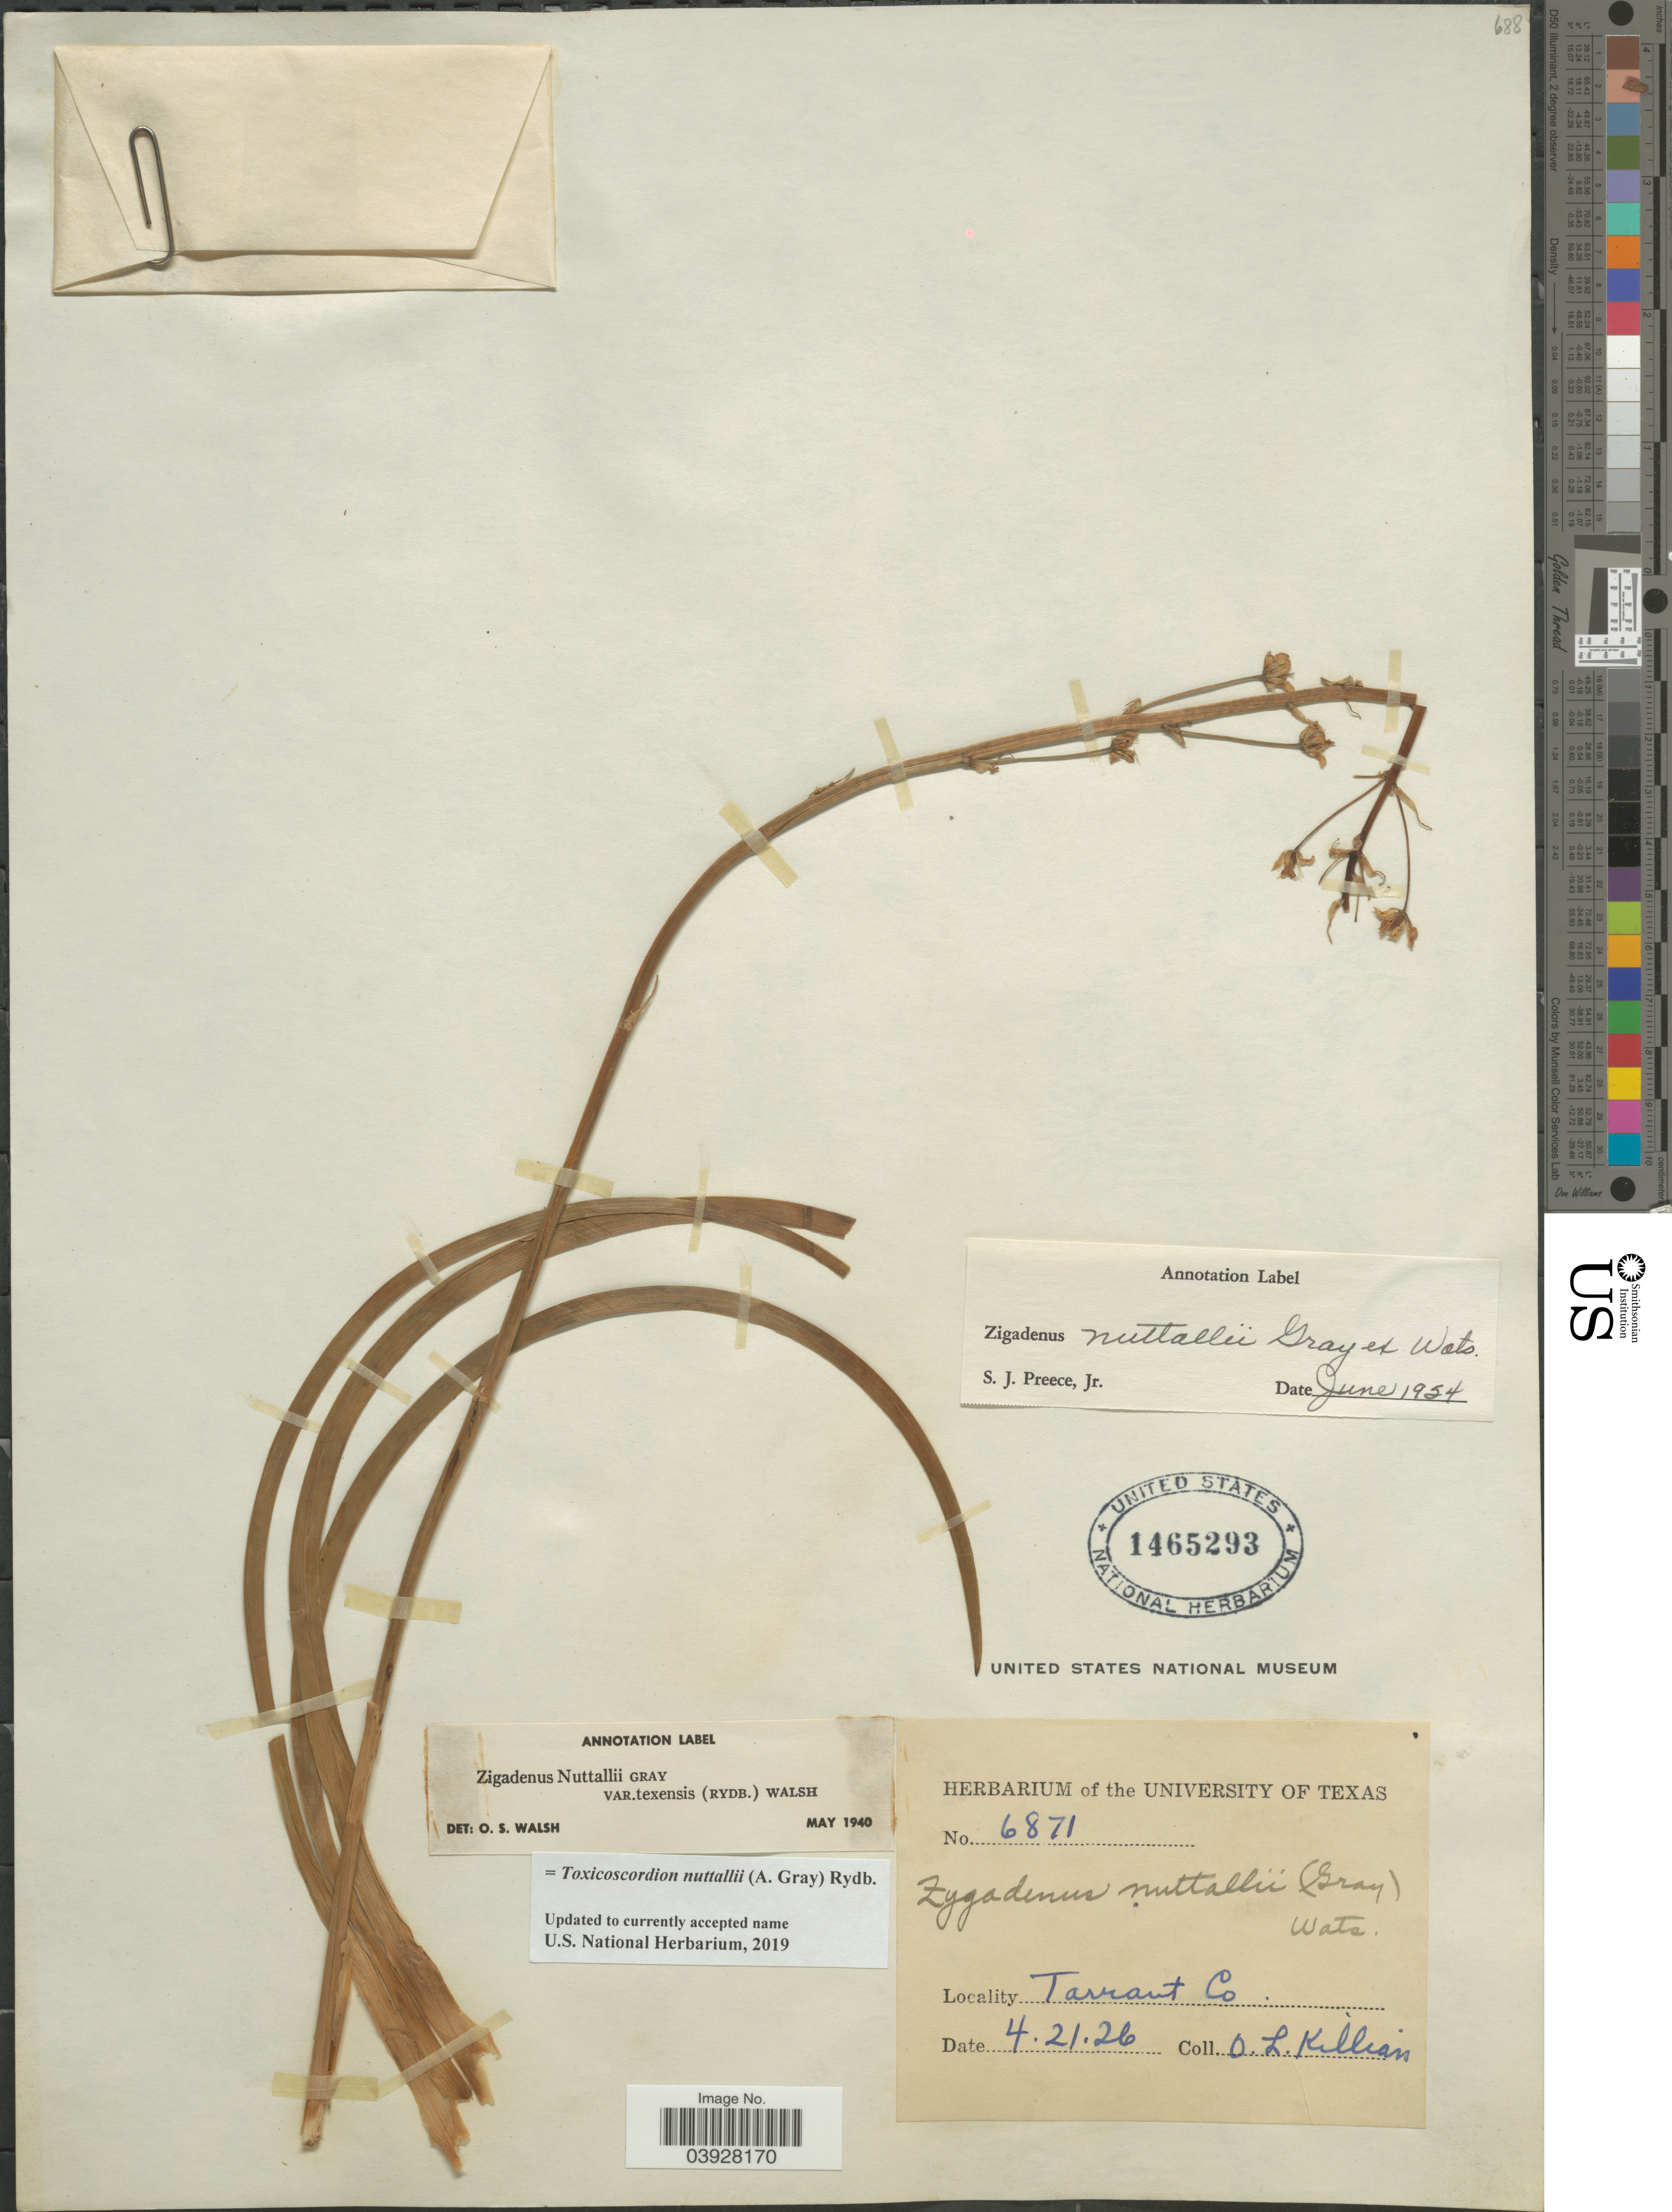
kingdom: Plantae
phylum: Tracheophyta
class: Liliopsida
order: Liliales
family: Melanthiaceae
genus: Toxicoscordion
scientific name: Toxicoscordion nuttallii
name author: (A. Gray) Rydb.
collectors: O. Killian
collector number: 6871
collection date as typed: Transcribed d/m/y: 21/4/26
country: United States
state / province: Texas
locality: Tarrant Co.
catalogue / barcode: US 1465293